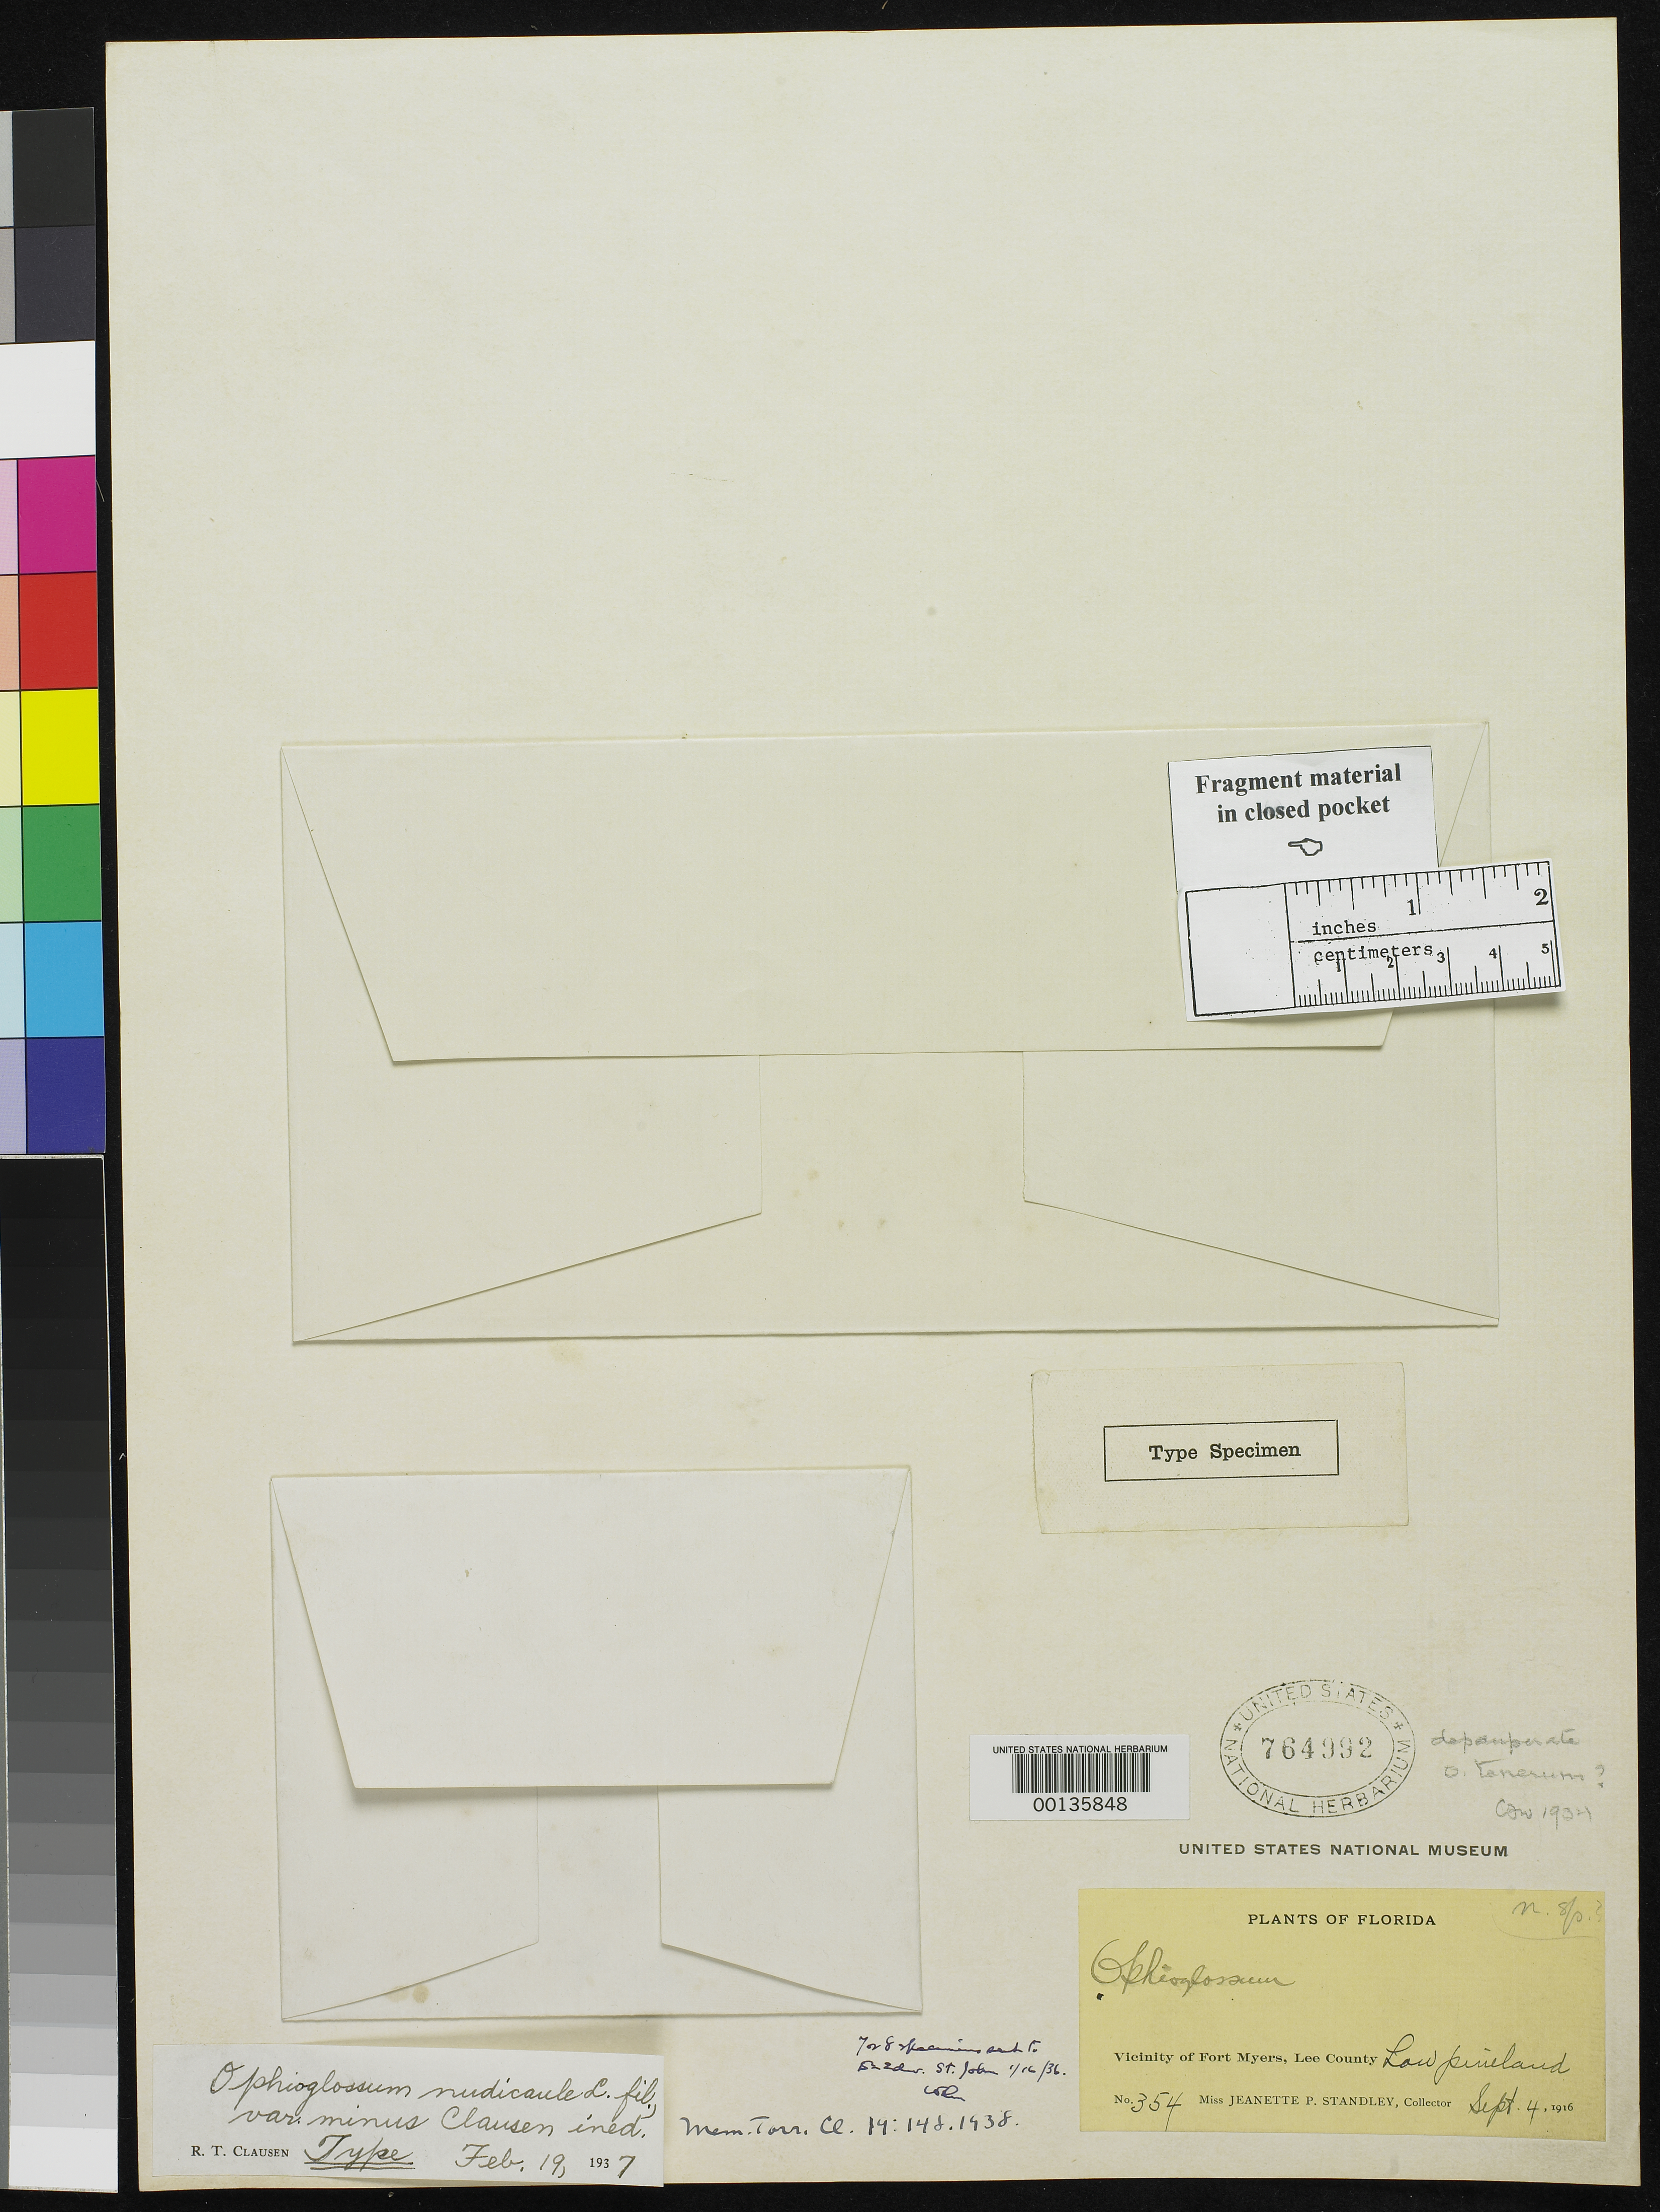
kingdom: Plantae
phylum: Tracheophyta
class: Polypodiopsida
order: Ophioglossales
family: Ophioglossaceae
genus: Ophioglossum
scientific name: Ophioglossum nudicaule var. minus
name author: R.T. Clausen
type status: Holotype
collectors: J. P. Standley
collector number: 354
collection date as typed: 04 Sep 1916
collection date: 1916-09-04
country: United States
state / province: Florida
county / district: Lee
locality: Vicinity of Fort Meyer, low pineland.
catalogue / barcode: US 764992